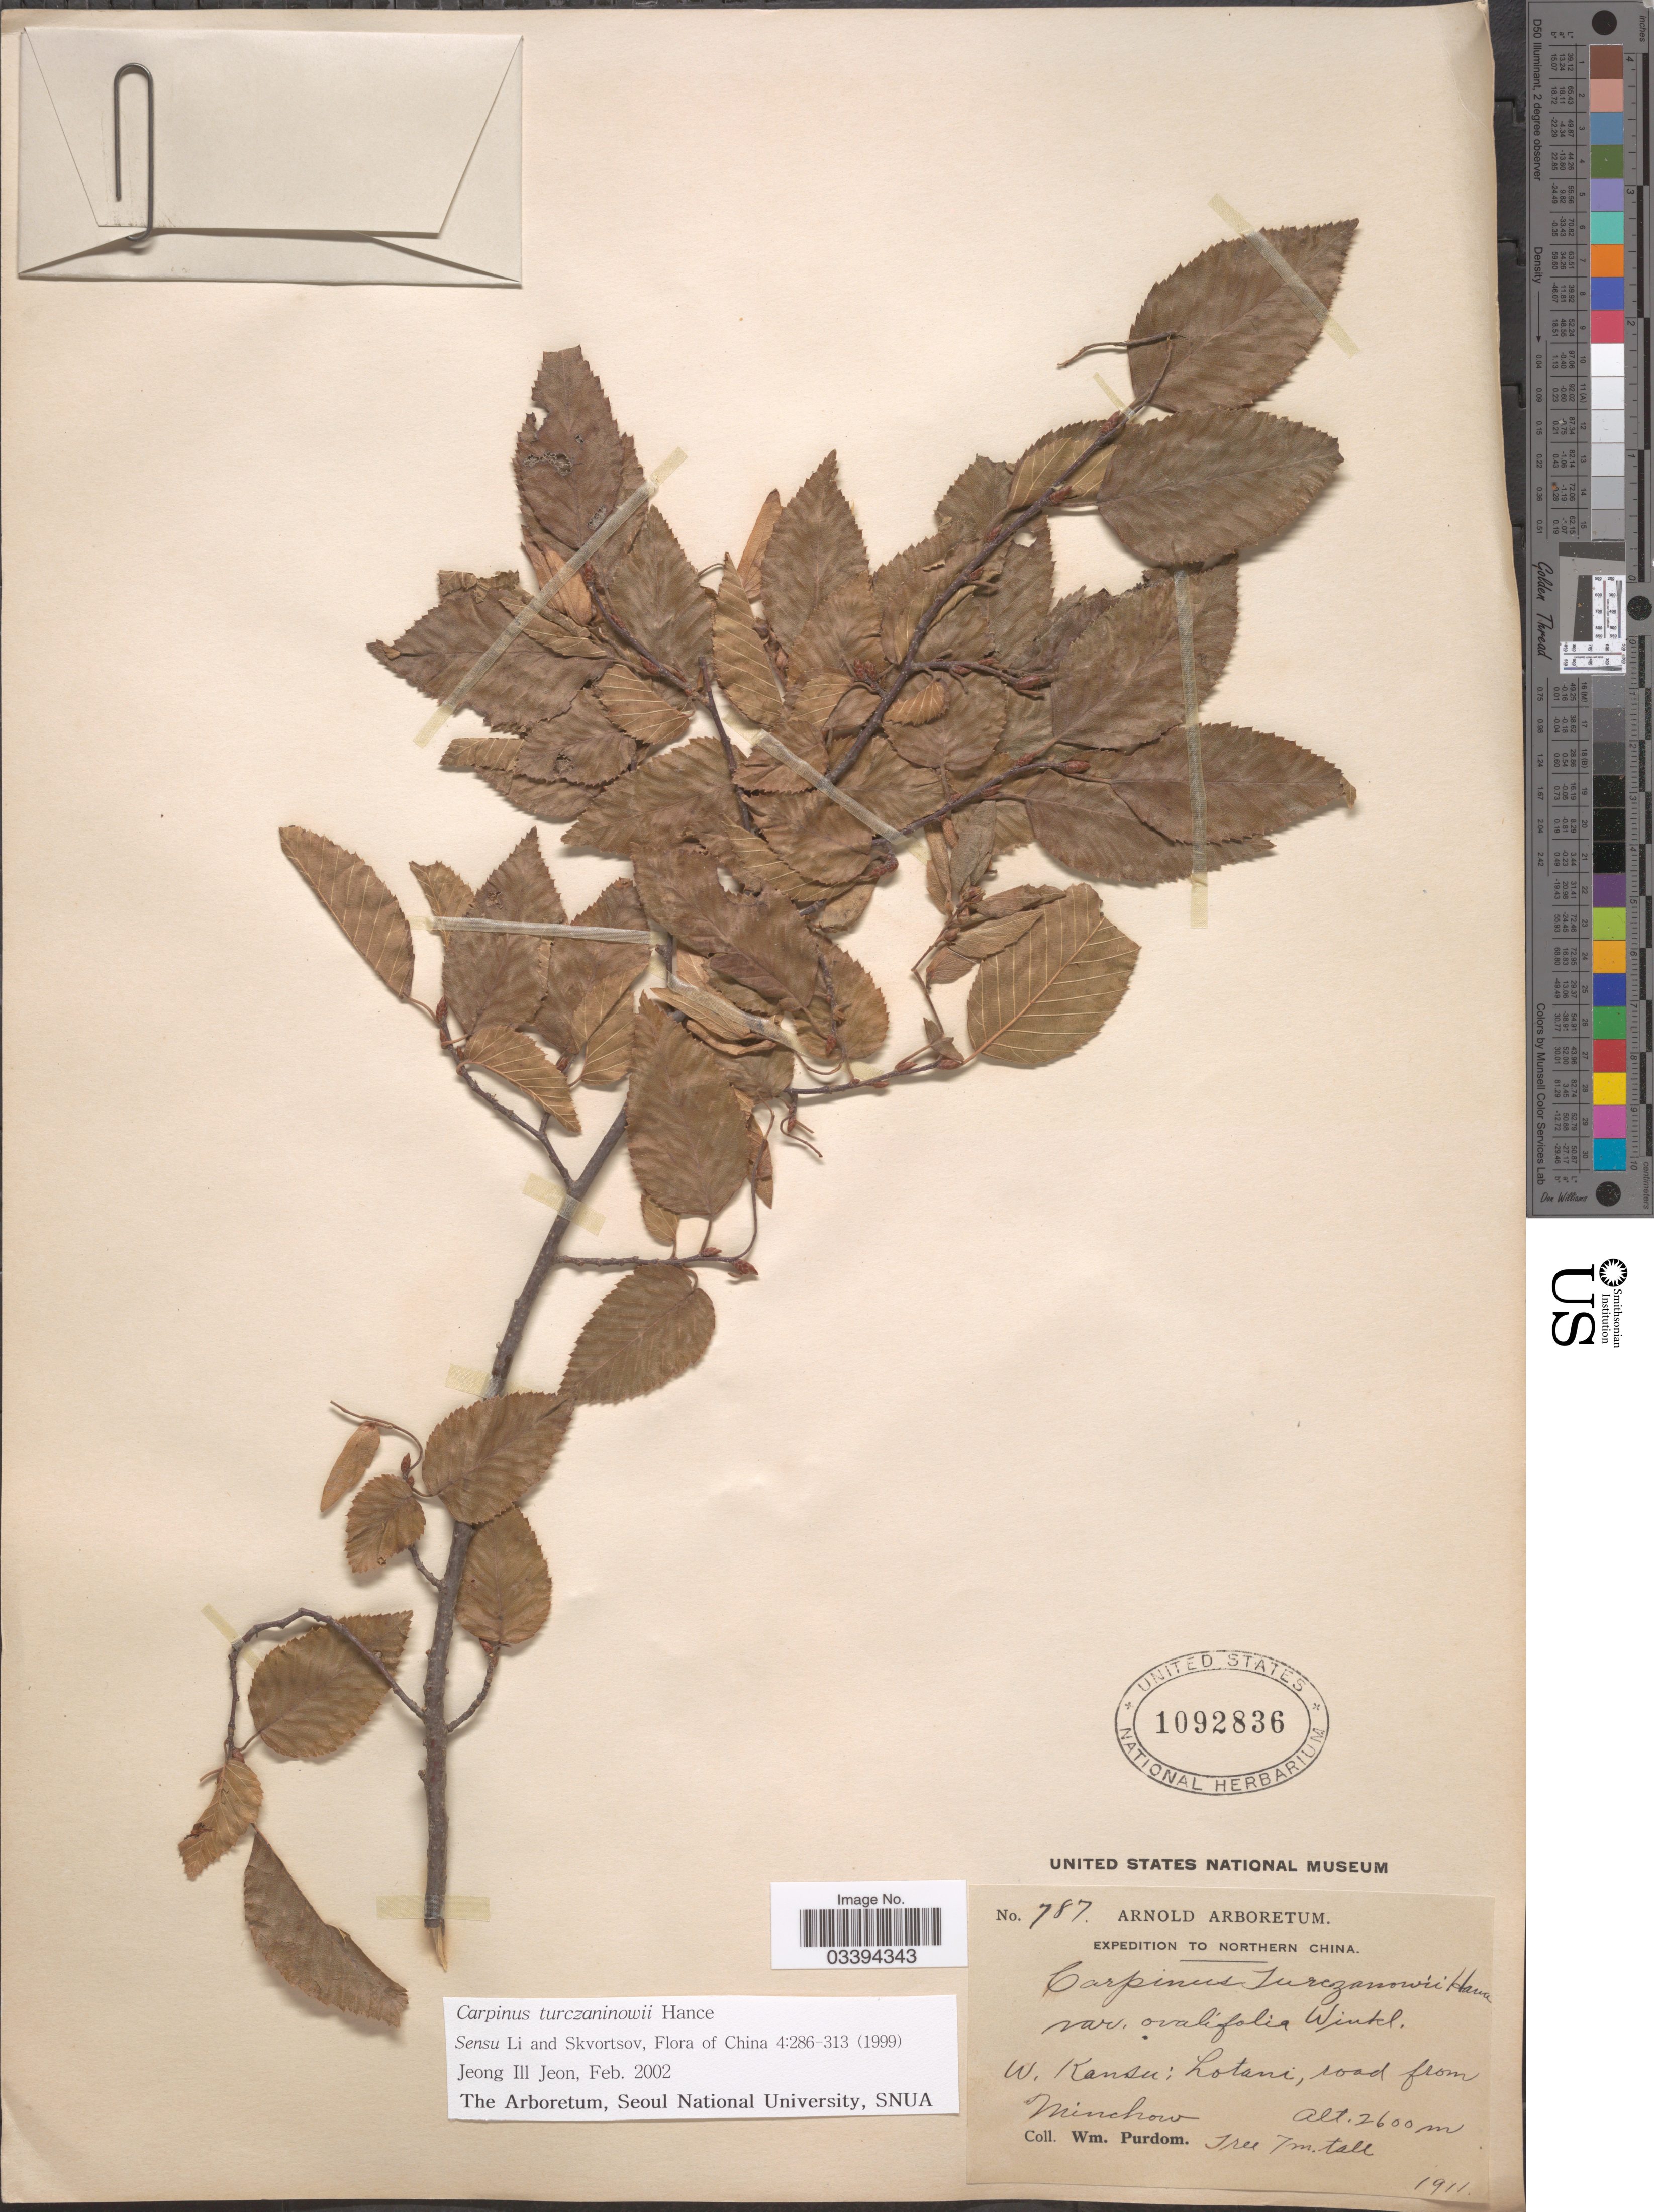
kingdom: Plantae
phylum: Tracheophyta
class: Magnoliopsida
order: Fagales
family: Betulaceae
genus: Carpinus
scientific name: Carpinus turczaninowii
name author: Hance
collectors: W. Purdom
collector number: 787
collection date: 1911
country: China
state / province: Gansu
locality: Northern China. W. Kansu: Lotani, road from Minchow.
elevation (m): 2600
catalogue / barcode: US 1092836